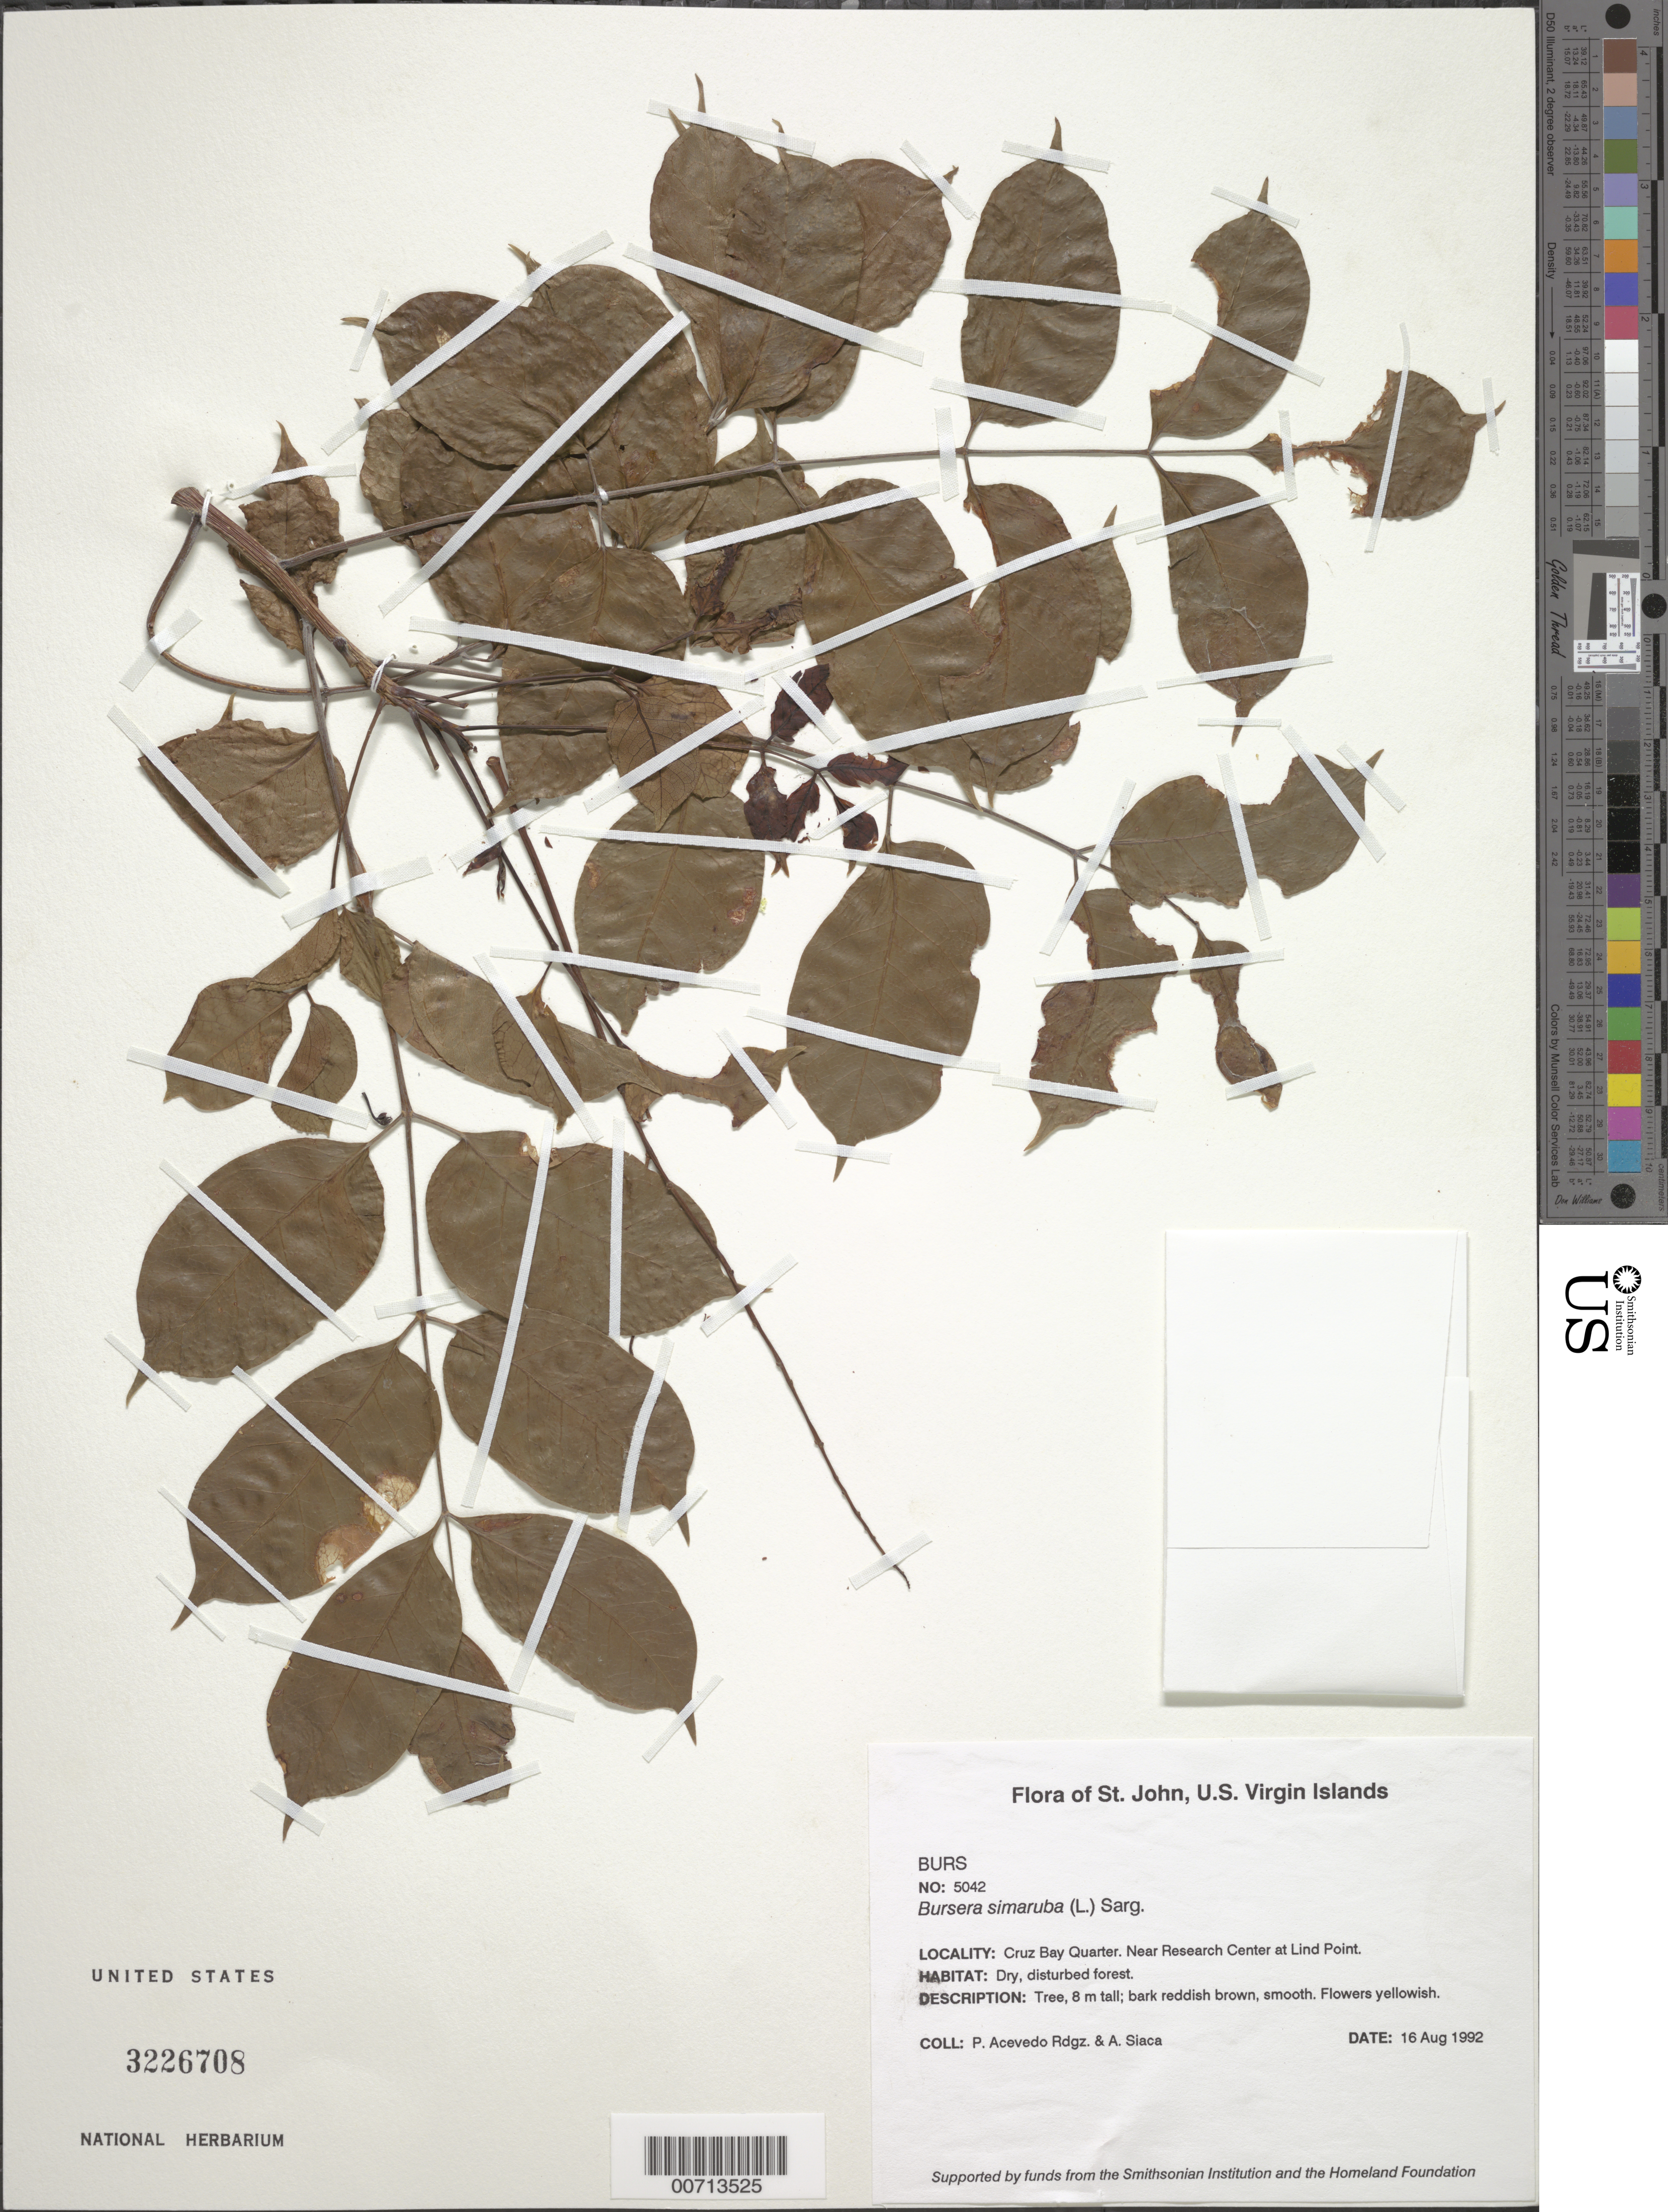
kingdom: Plantae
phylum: Tracheophyta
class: Magnoliopsida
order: Sapindales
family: Burseraceae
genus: Bursera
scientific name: Bursera simaruba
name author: (L.) Sarg.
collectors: P. Acevedo-Rodr. & A. Siaca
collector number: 5042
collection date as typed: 16 Aug 1992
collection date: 1992-08-16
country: U.S. Virgin Islands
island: St. John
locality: Cruz Bay Quarter. Near Research Center at Lind Point.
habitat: Dry, disturbed forest.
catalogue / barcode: US 3226708